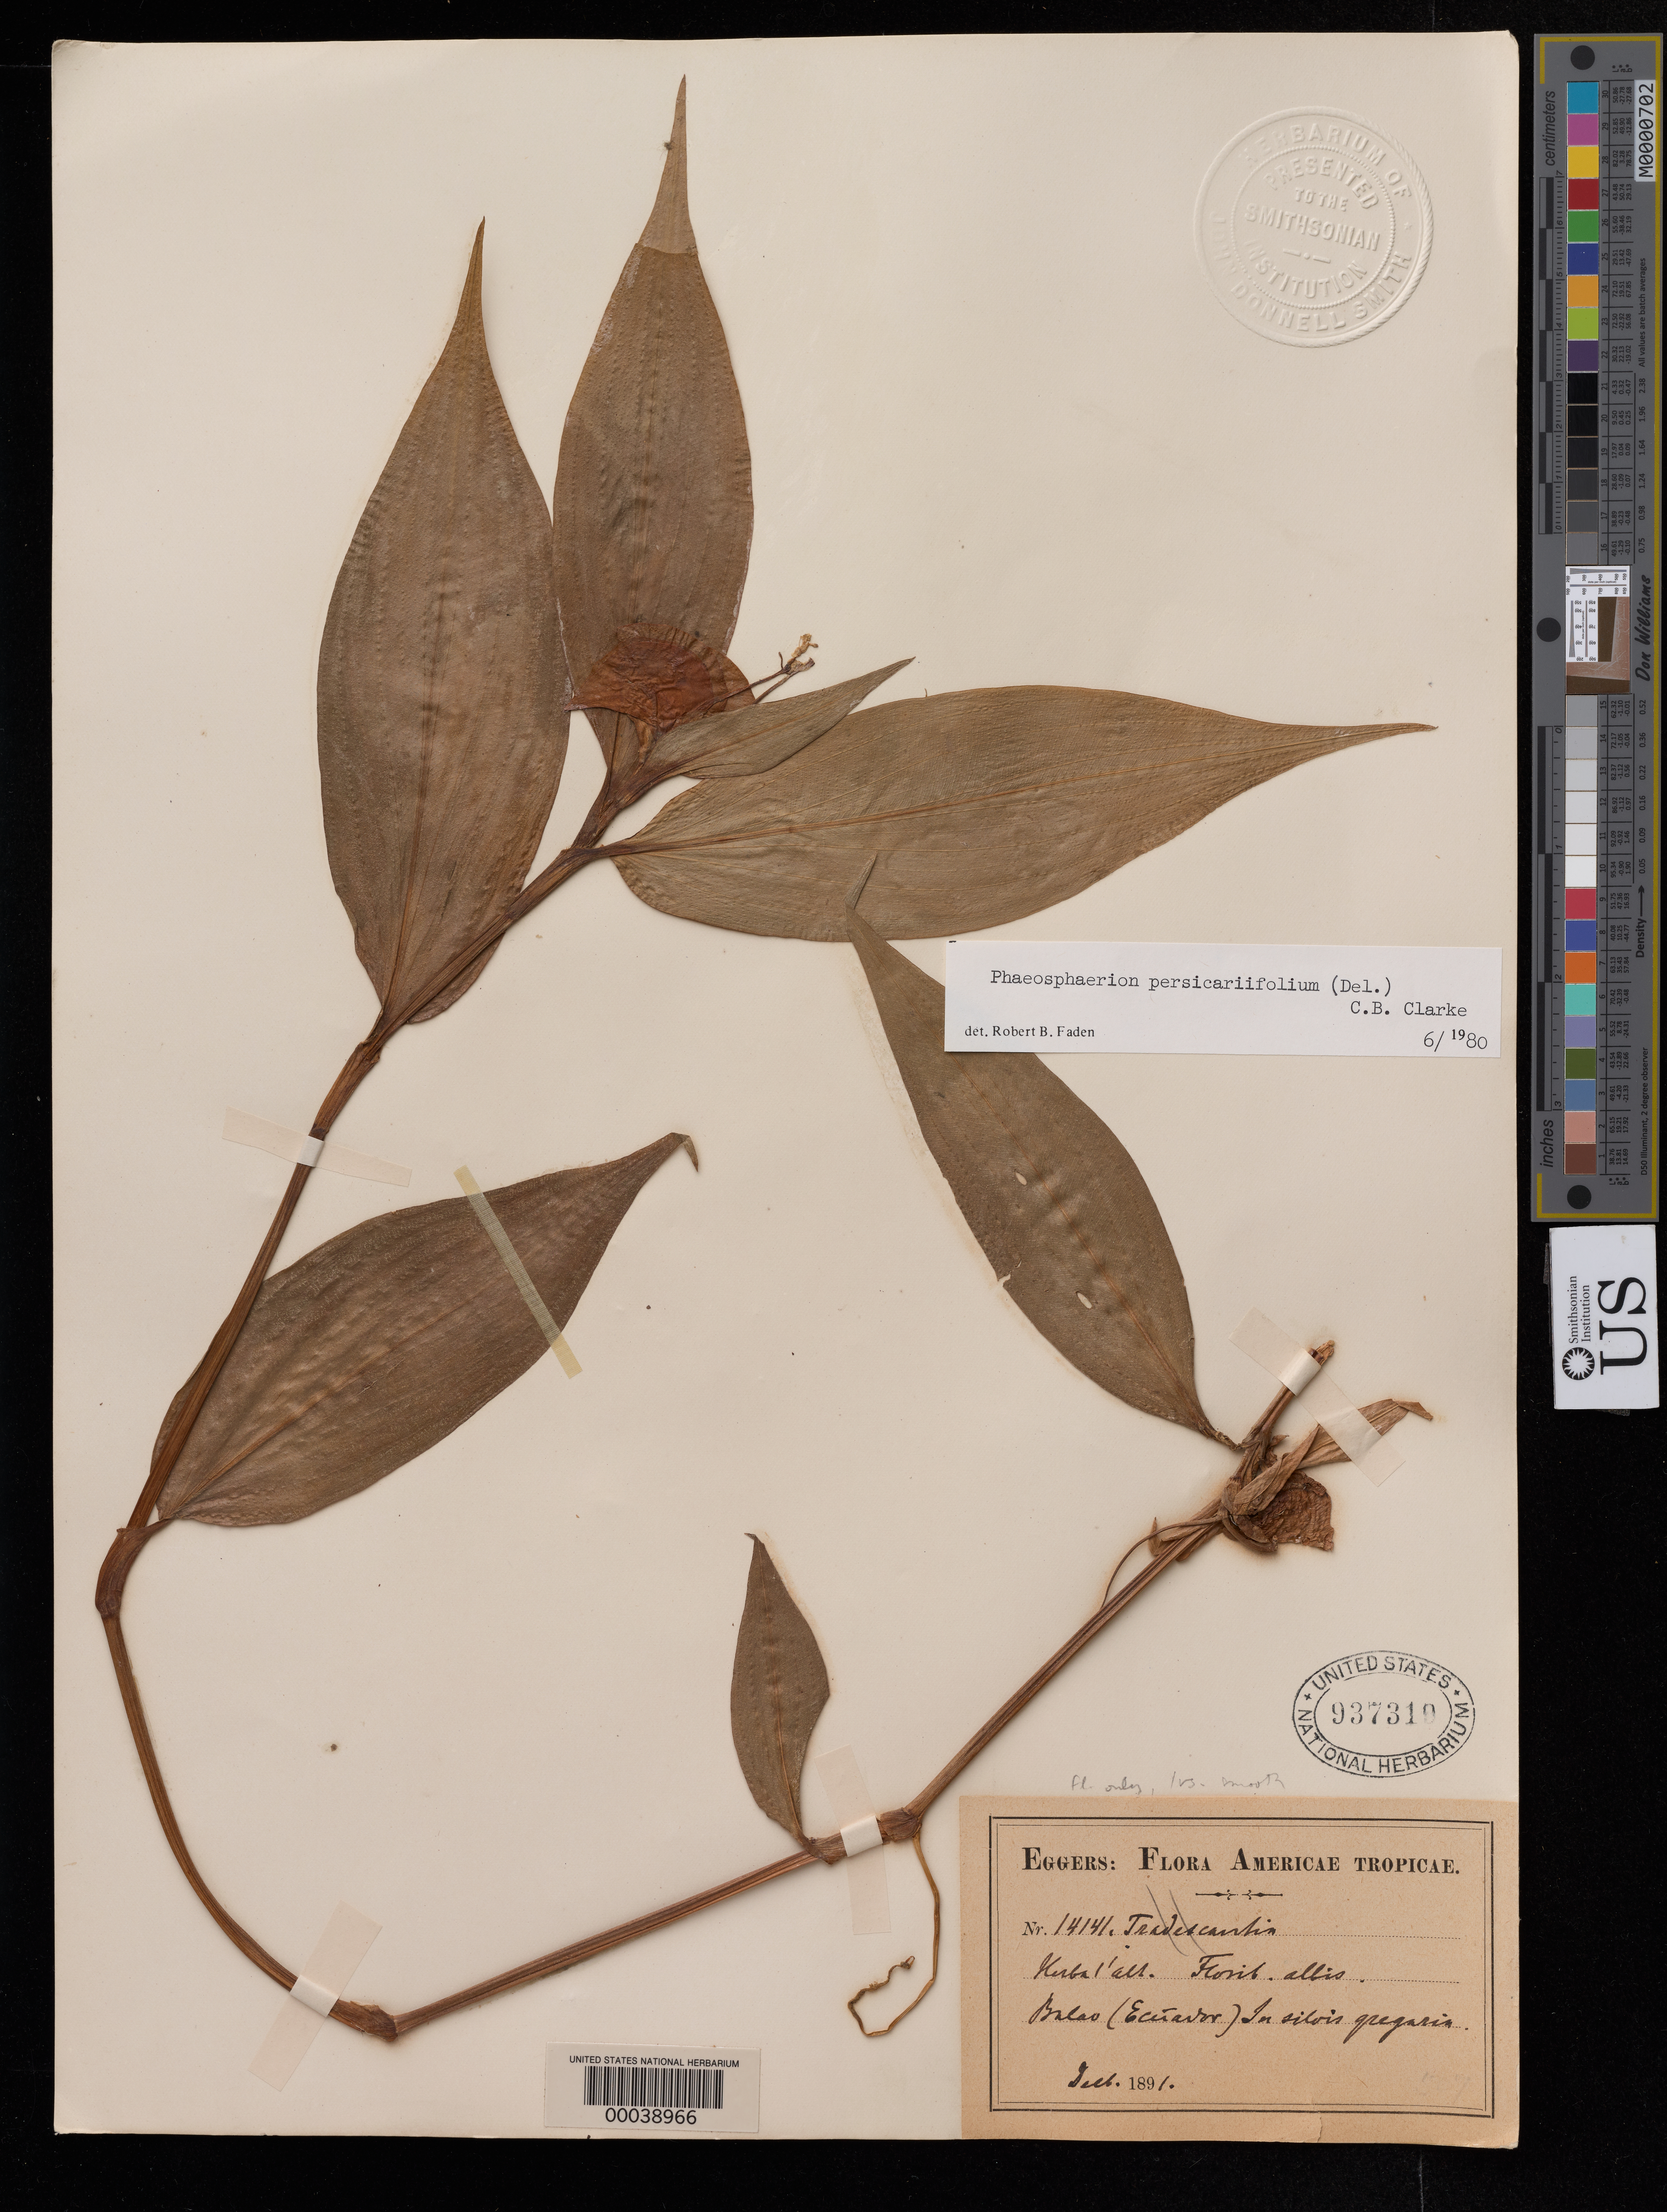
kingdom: Plantae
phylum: Tracheophyta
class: Liliopsida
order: Commelinales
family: Commelinaceae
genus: Commelina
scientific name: Commelina rufipes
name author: Seub.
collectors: H. F. A. von Eggers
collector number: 14141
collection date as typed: Dec 1891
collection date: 1891-12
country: Ecuador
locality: Balao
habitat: In woods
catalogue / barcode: US 937319